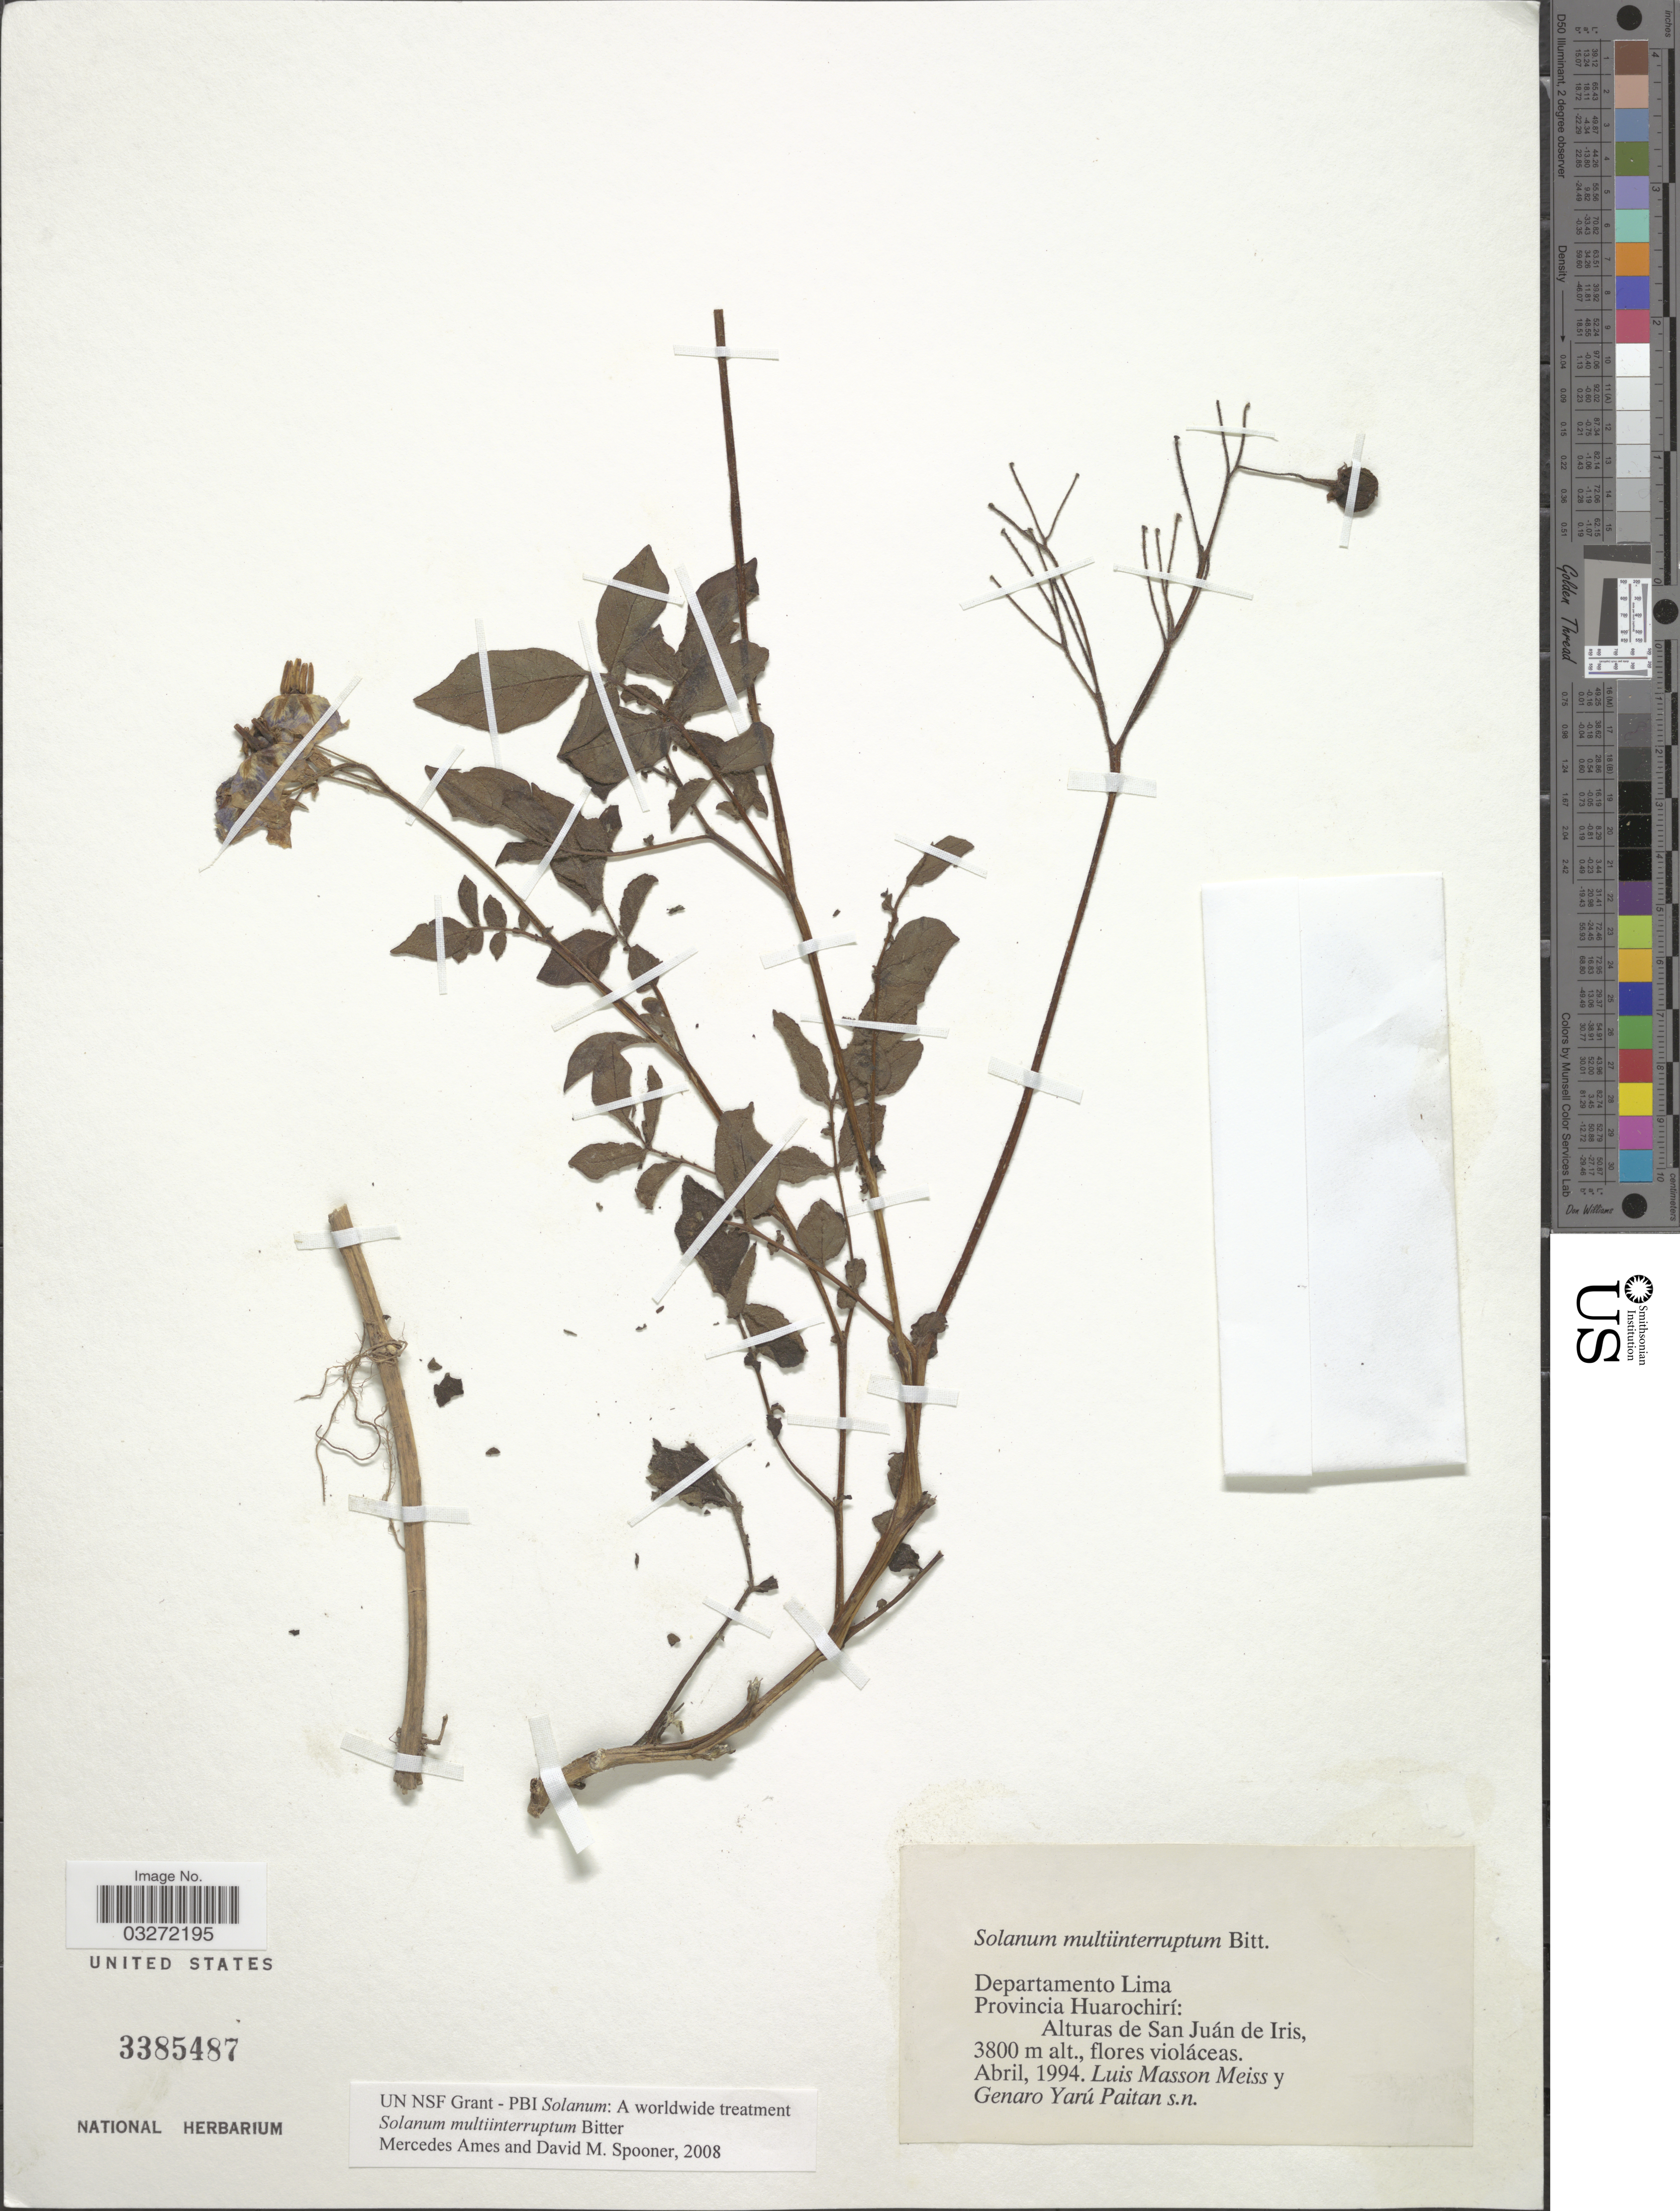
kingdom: Plantae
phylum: Tracheophyta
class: Magnoliopsida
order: Solanales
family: Solanaceae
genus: Solanum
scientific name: Solanum multiinterruptum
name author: Bitter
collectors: L. Meiss & G. Paitan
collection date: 1994-04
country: Peru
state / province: Lima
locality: Departamento Lima. Provincia Huarochirí: Alturas San Juán de Iris.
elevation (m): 3800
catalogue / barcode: US 3385487